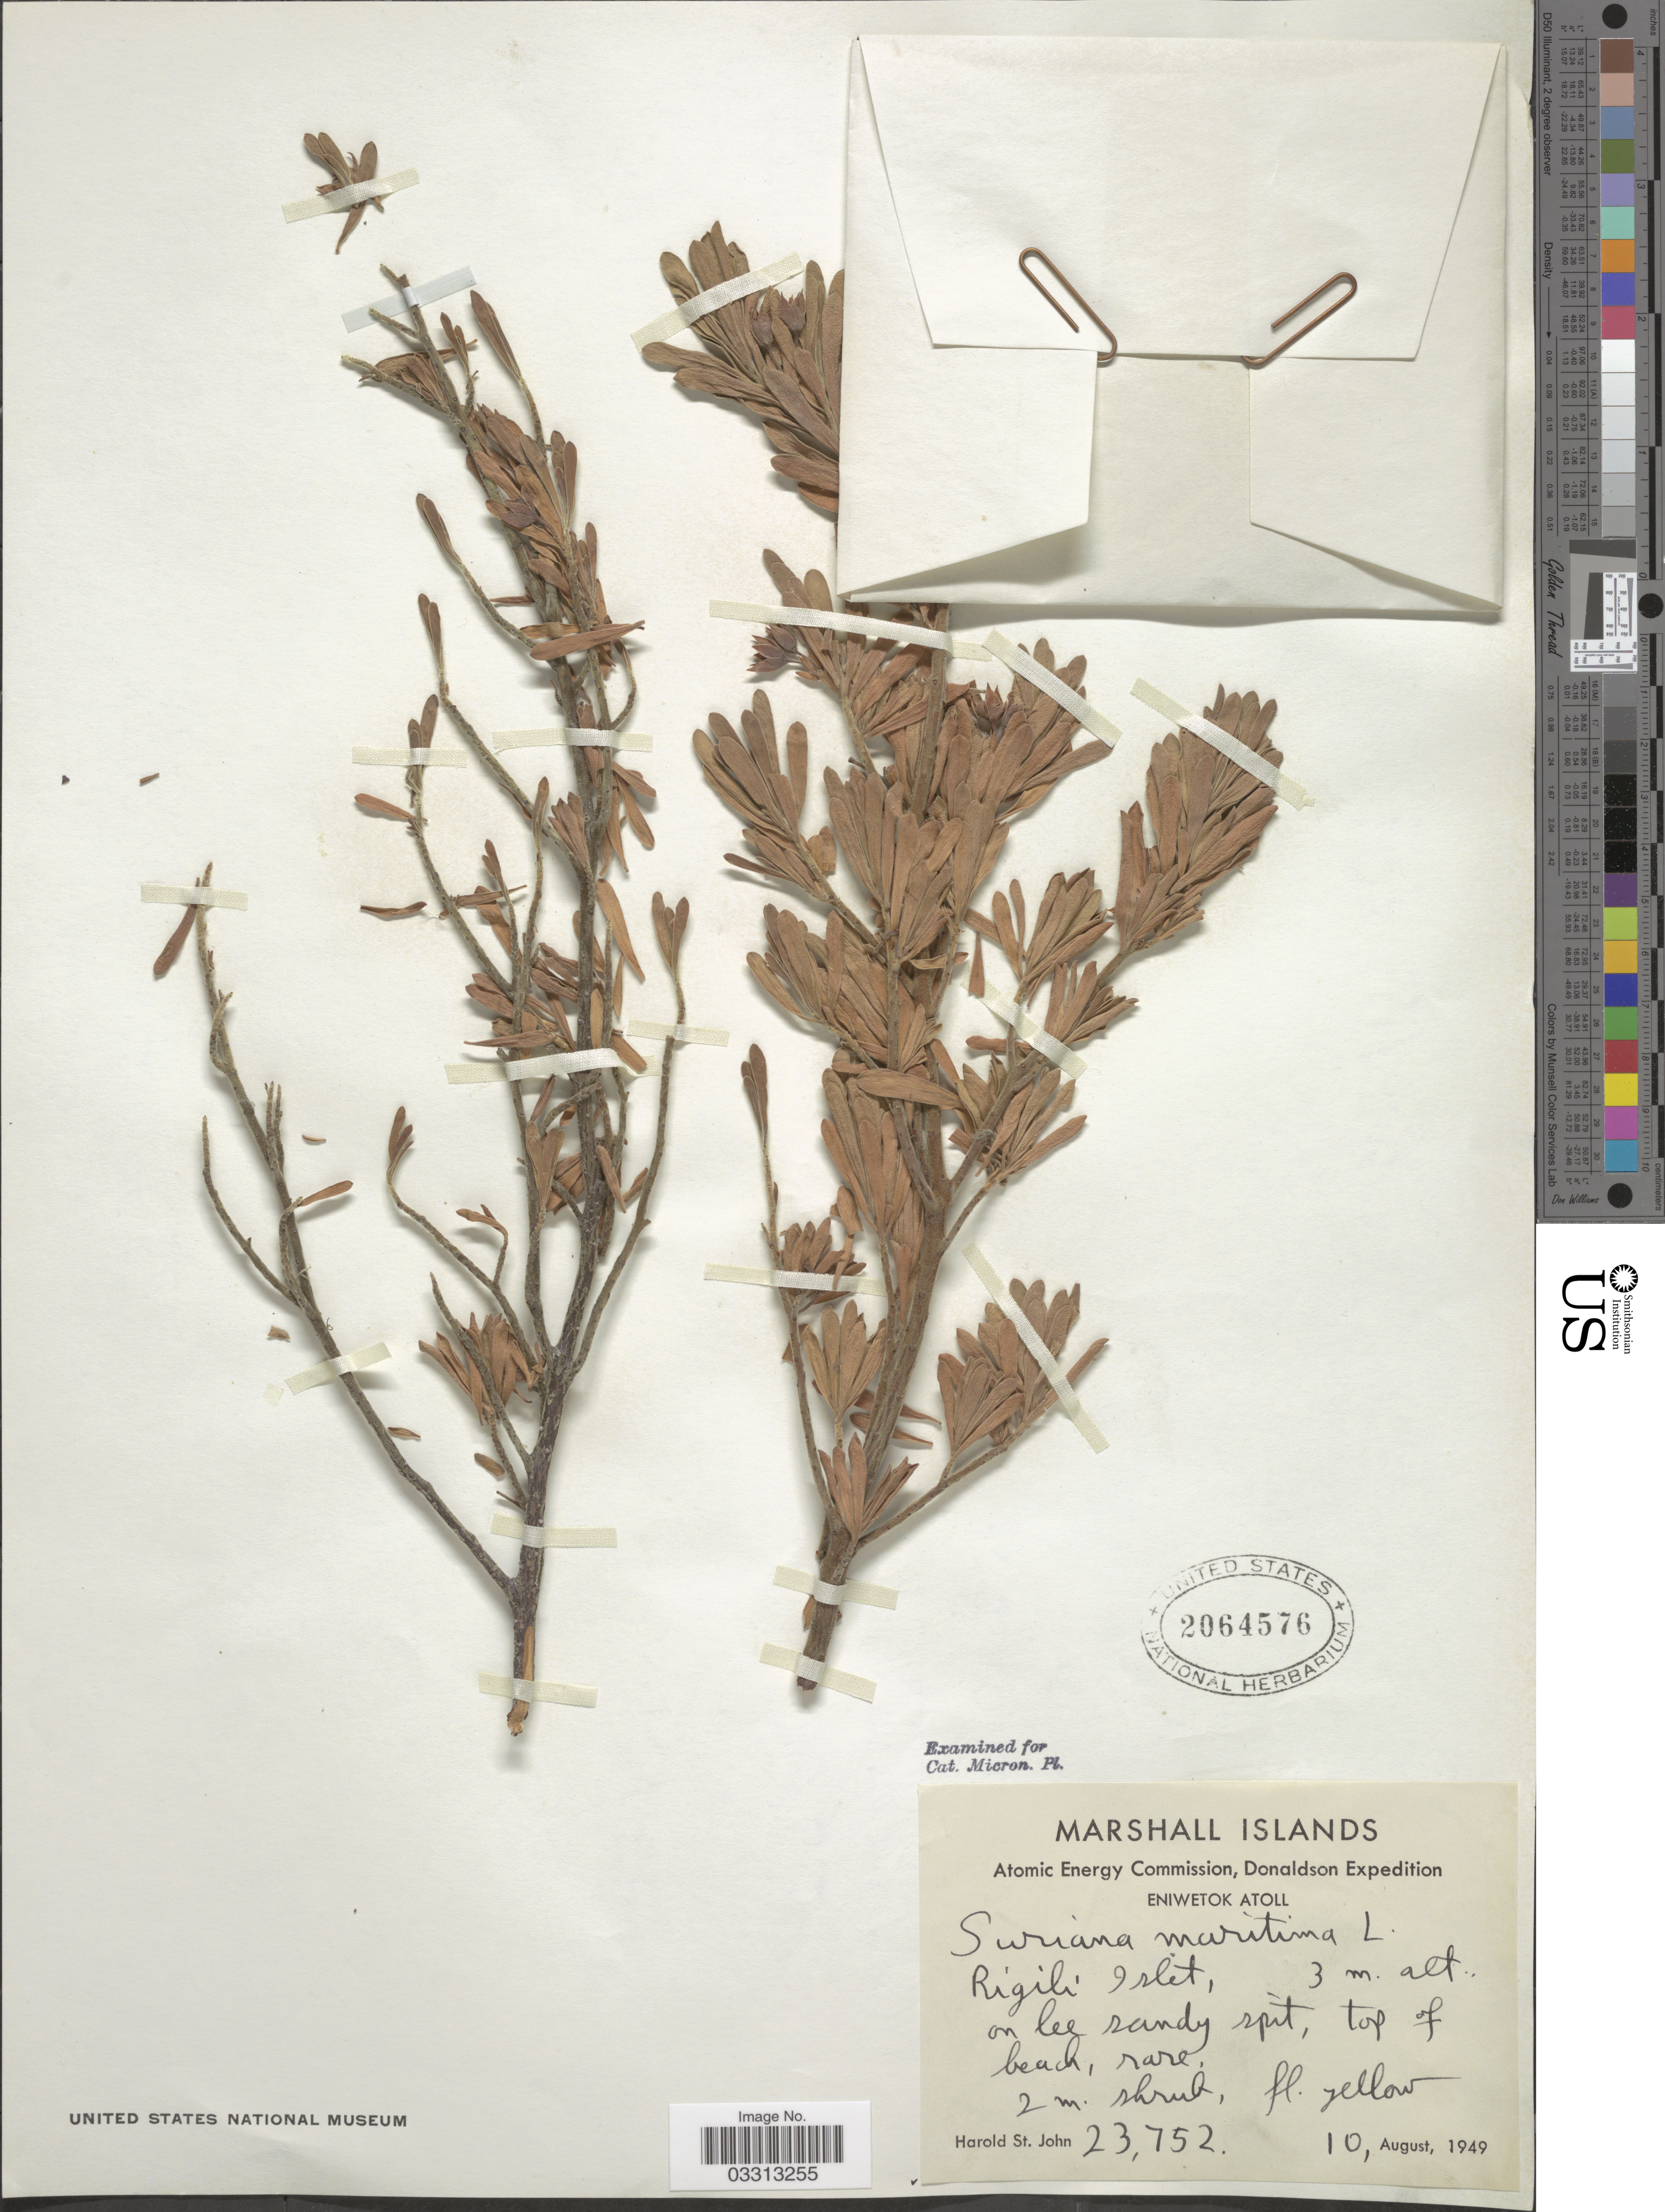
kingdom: Plantae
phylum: Tracheophyta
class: Magnoliopsida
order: Fabales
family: Surianaceae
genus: Suriana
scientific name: Suriana maritima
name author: L.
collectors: H. St. John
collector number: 23752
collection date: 1949-08-10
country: Marshall Islands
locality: Eniwetok Atoll. Rigili Islet.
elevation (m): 3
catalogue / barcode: US 2064576